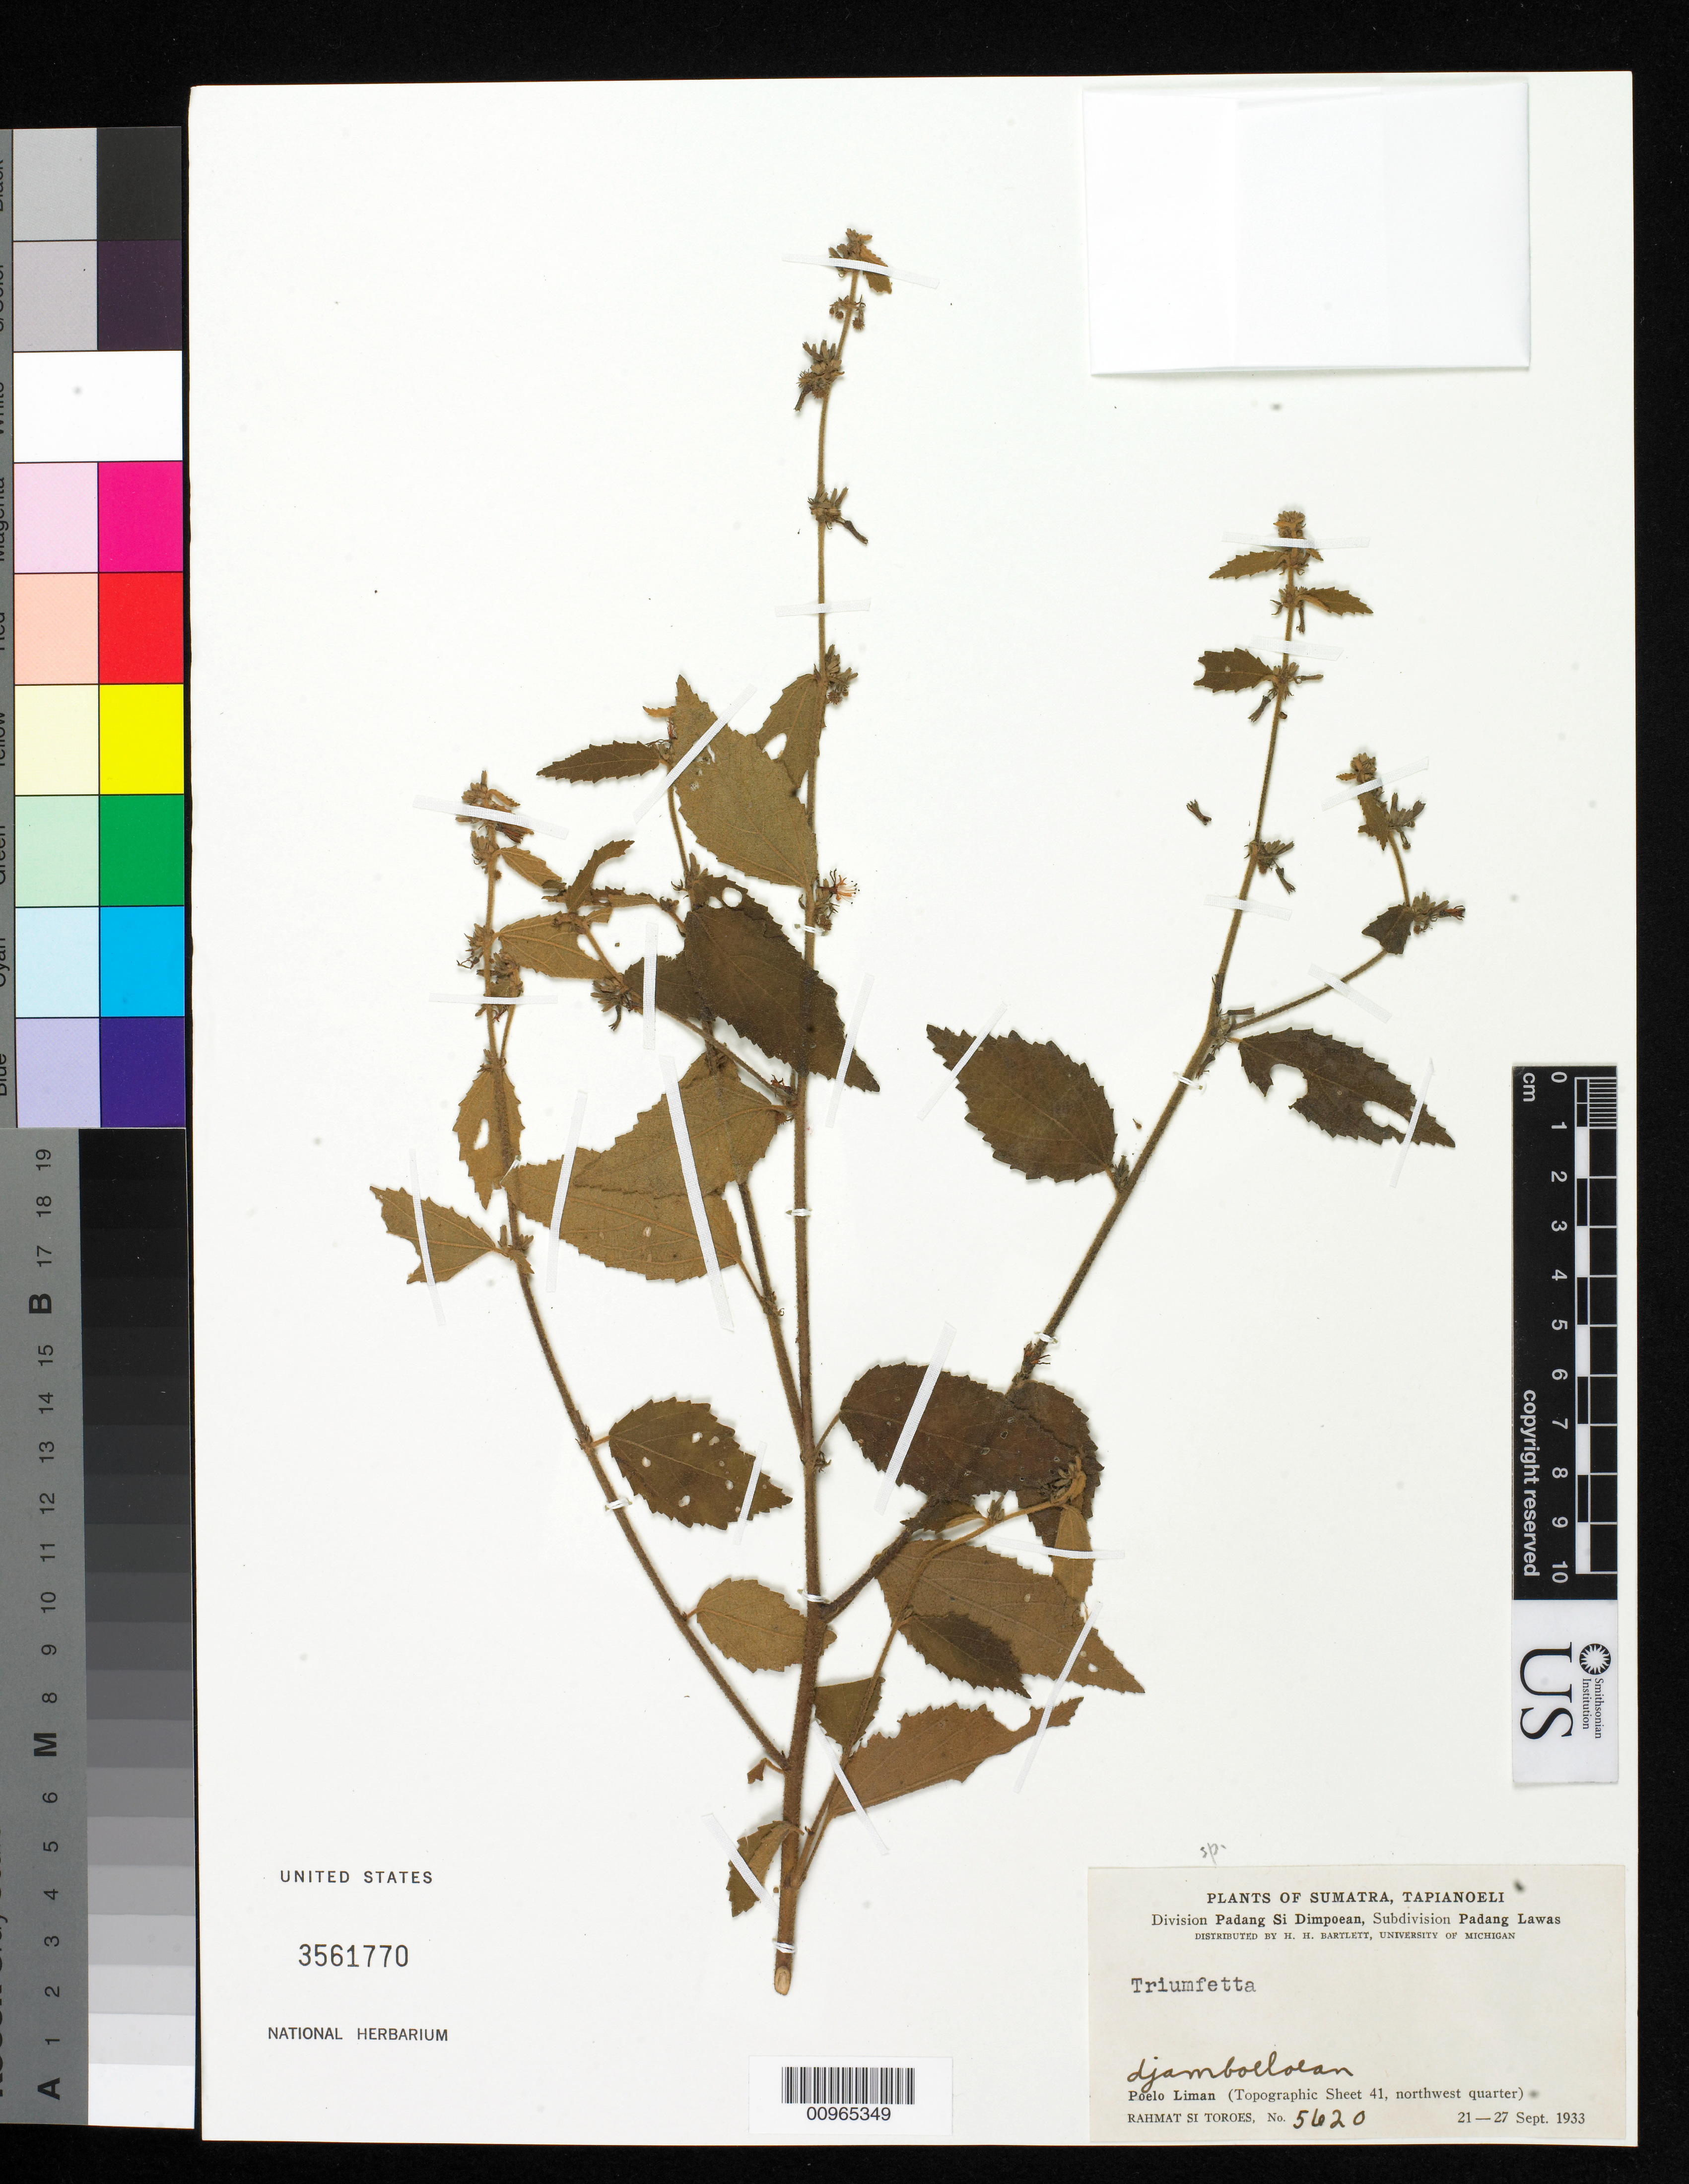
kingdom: Plantae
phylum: Tracheophyta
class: Magnoliopsida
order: Malvales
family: Malvaceae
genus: Triumfetta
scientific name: Triumfetta sp.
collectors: Rahmat Si Boeea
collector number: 5620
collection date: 1933-09-21/1933-09-27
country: Indonesia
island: Sumatra I.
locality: (Tapianoeli) Poelo Liman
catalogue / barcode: US 3561770